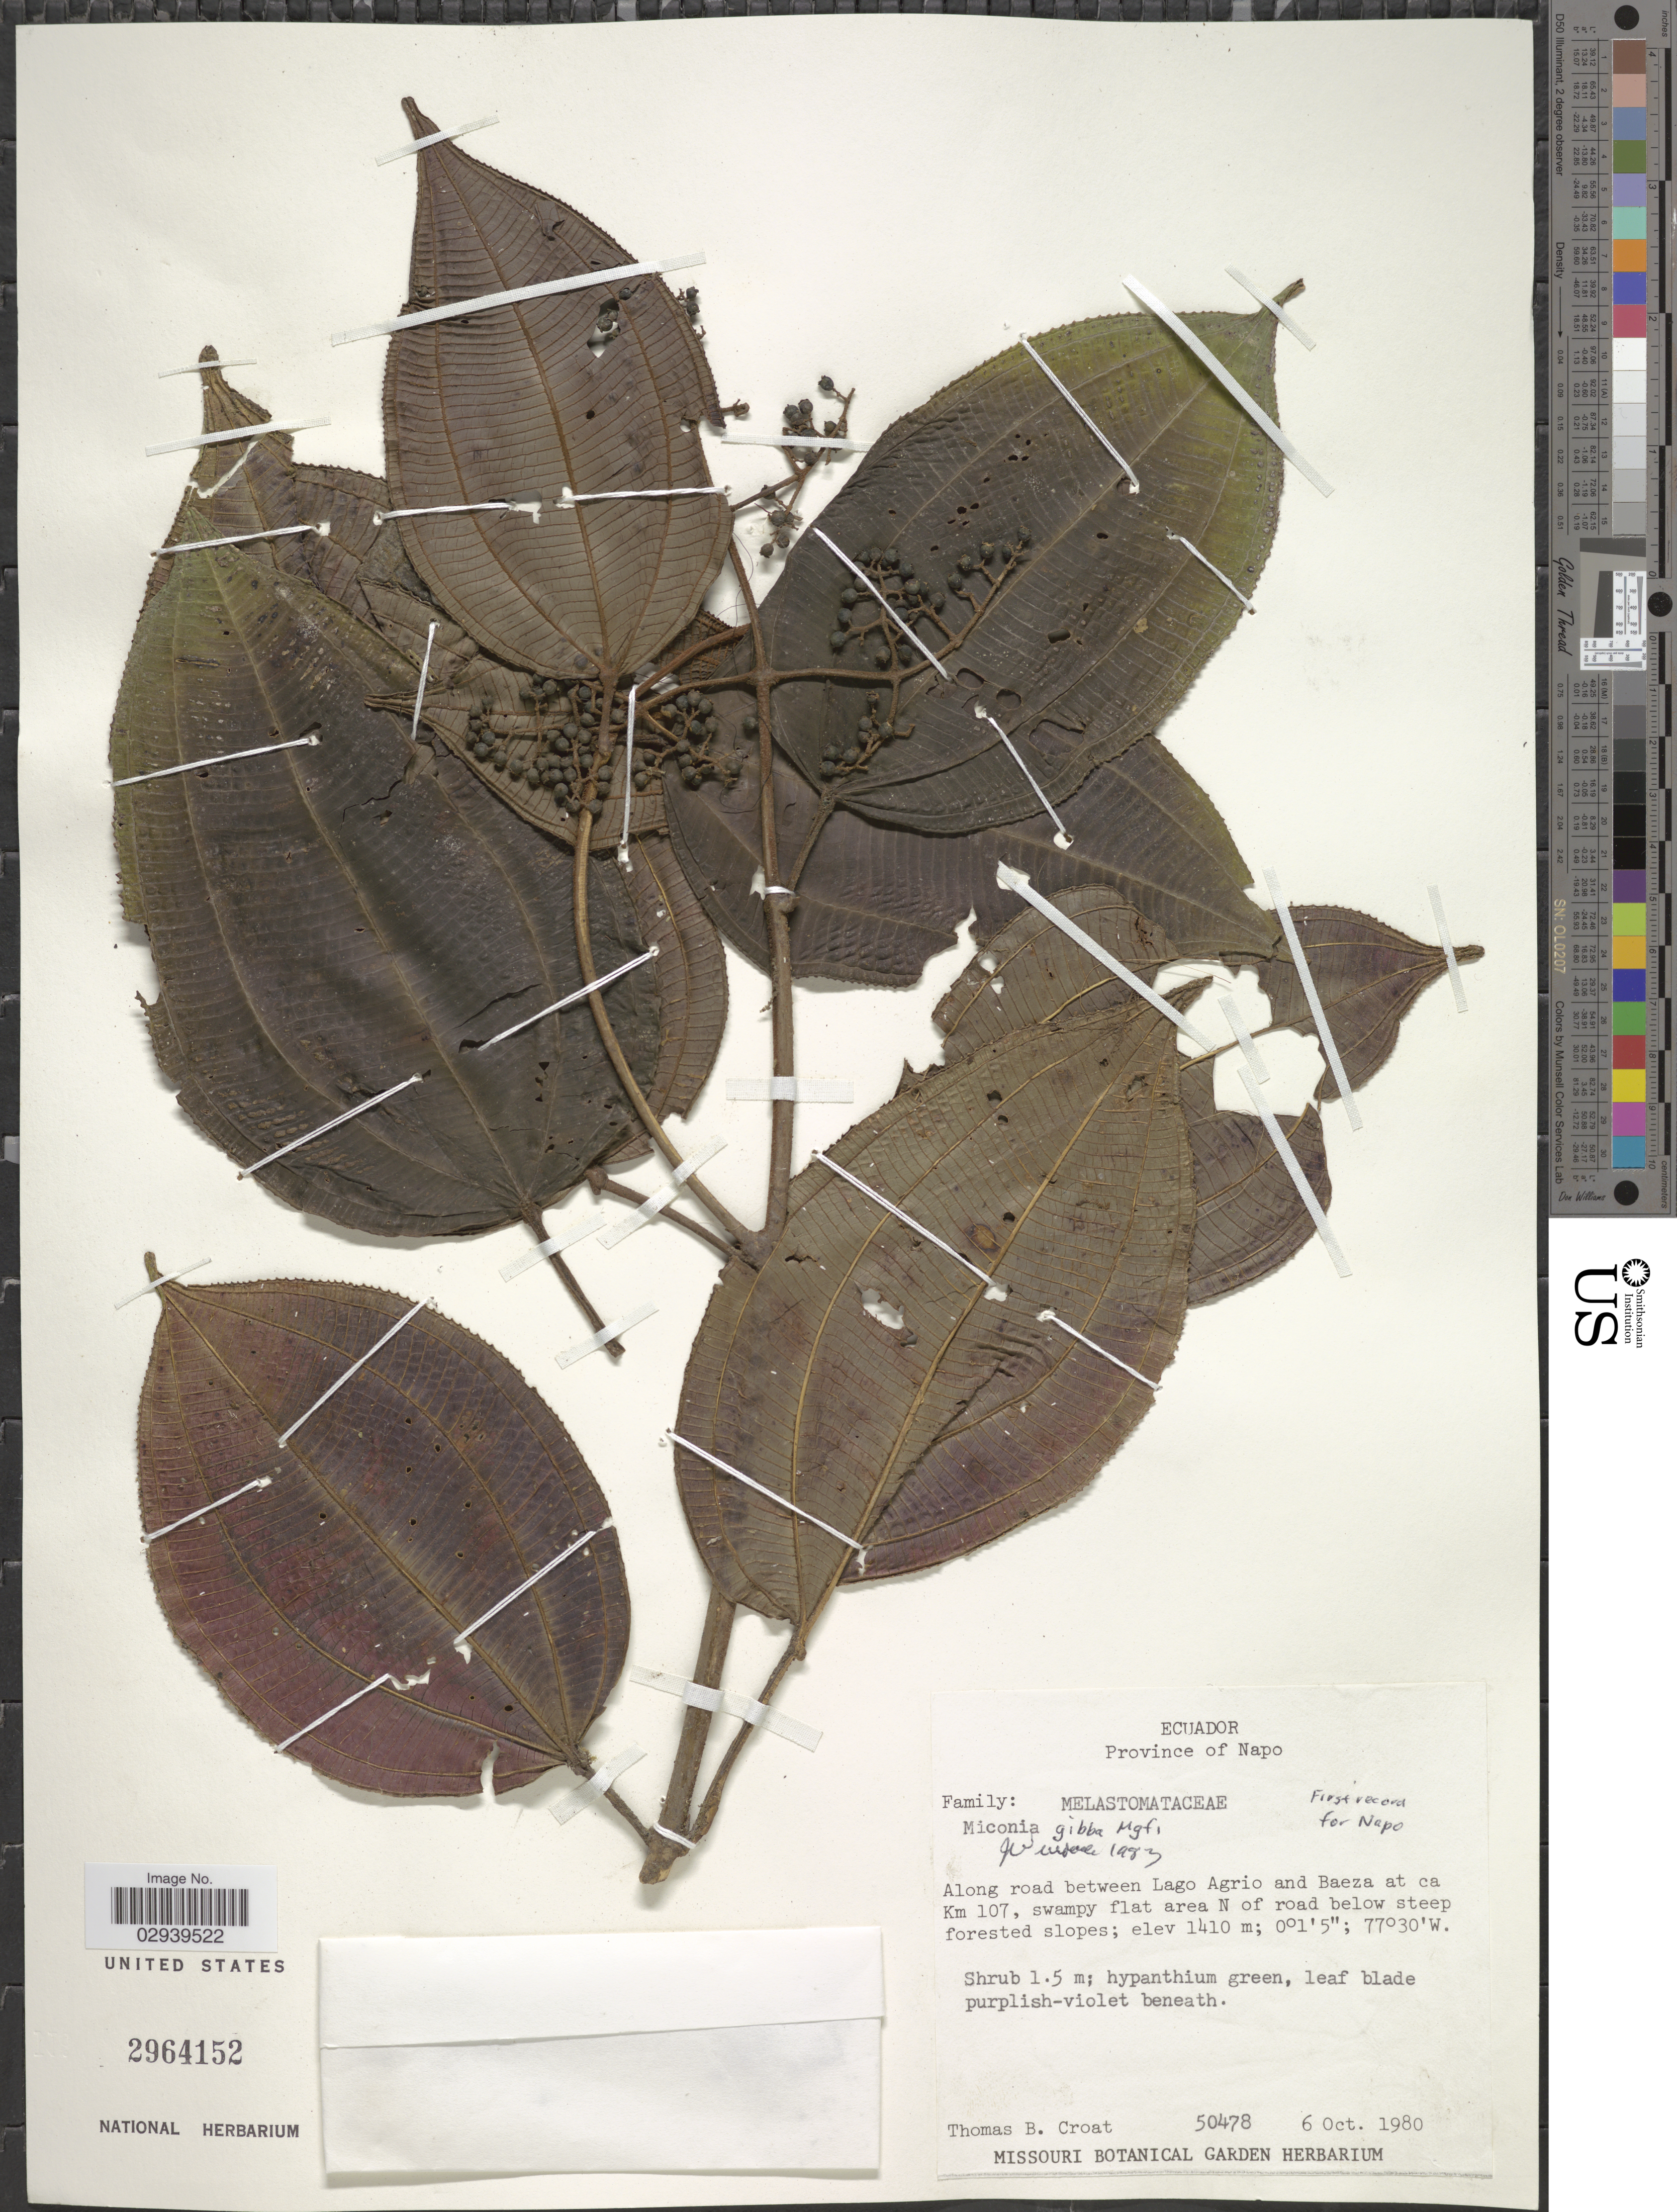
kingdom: Plantae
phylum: Tracheophyta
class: Magnoliopsida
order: Myrtales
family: Melastomataceae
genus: Miconia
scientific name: Miconia gibba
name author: Markgr.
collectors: T. B. Croat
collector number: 50478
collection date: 1980-10-06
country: Ecuador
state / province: Napo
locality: Along road between Lago Agrio and Baeza at ca Km 107, swampy flat area N of road below steep forested slopes.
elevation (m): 1410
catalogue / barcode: US 2964152